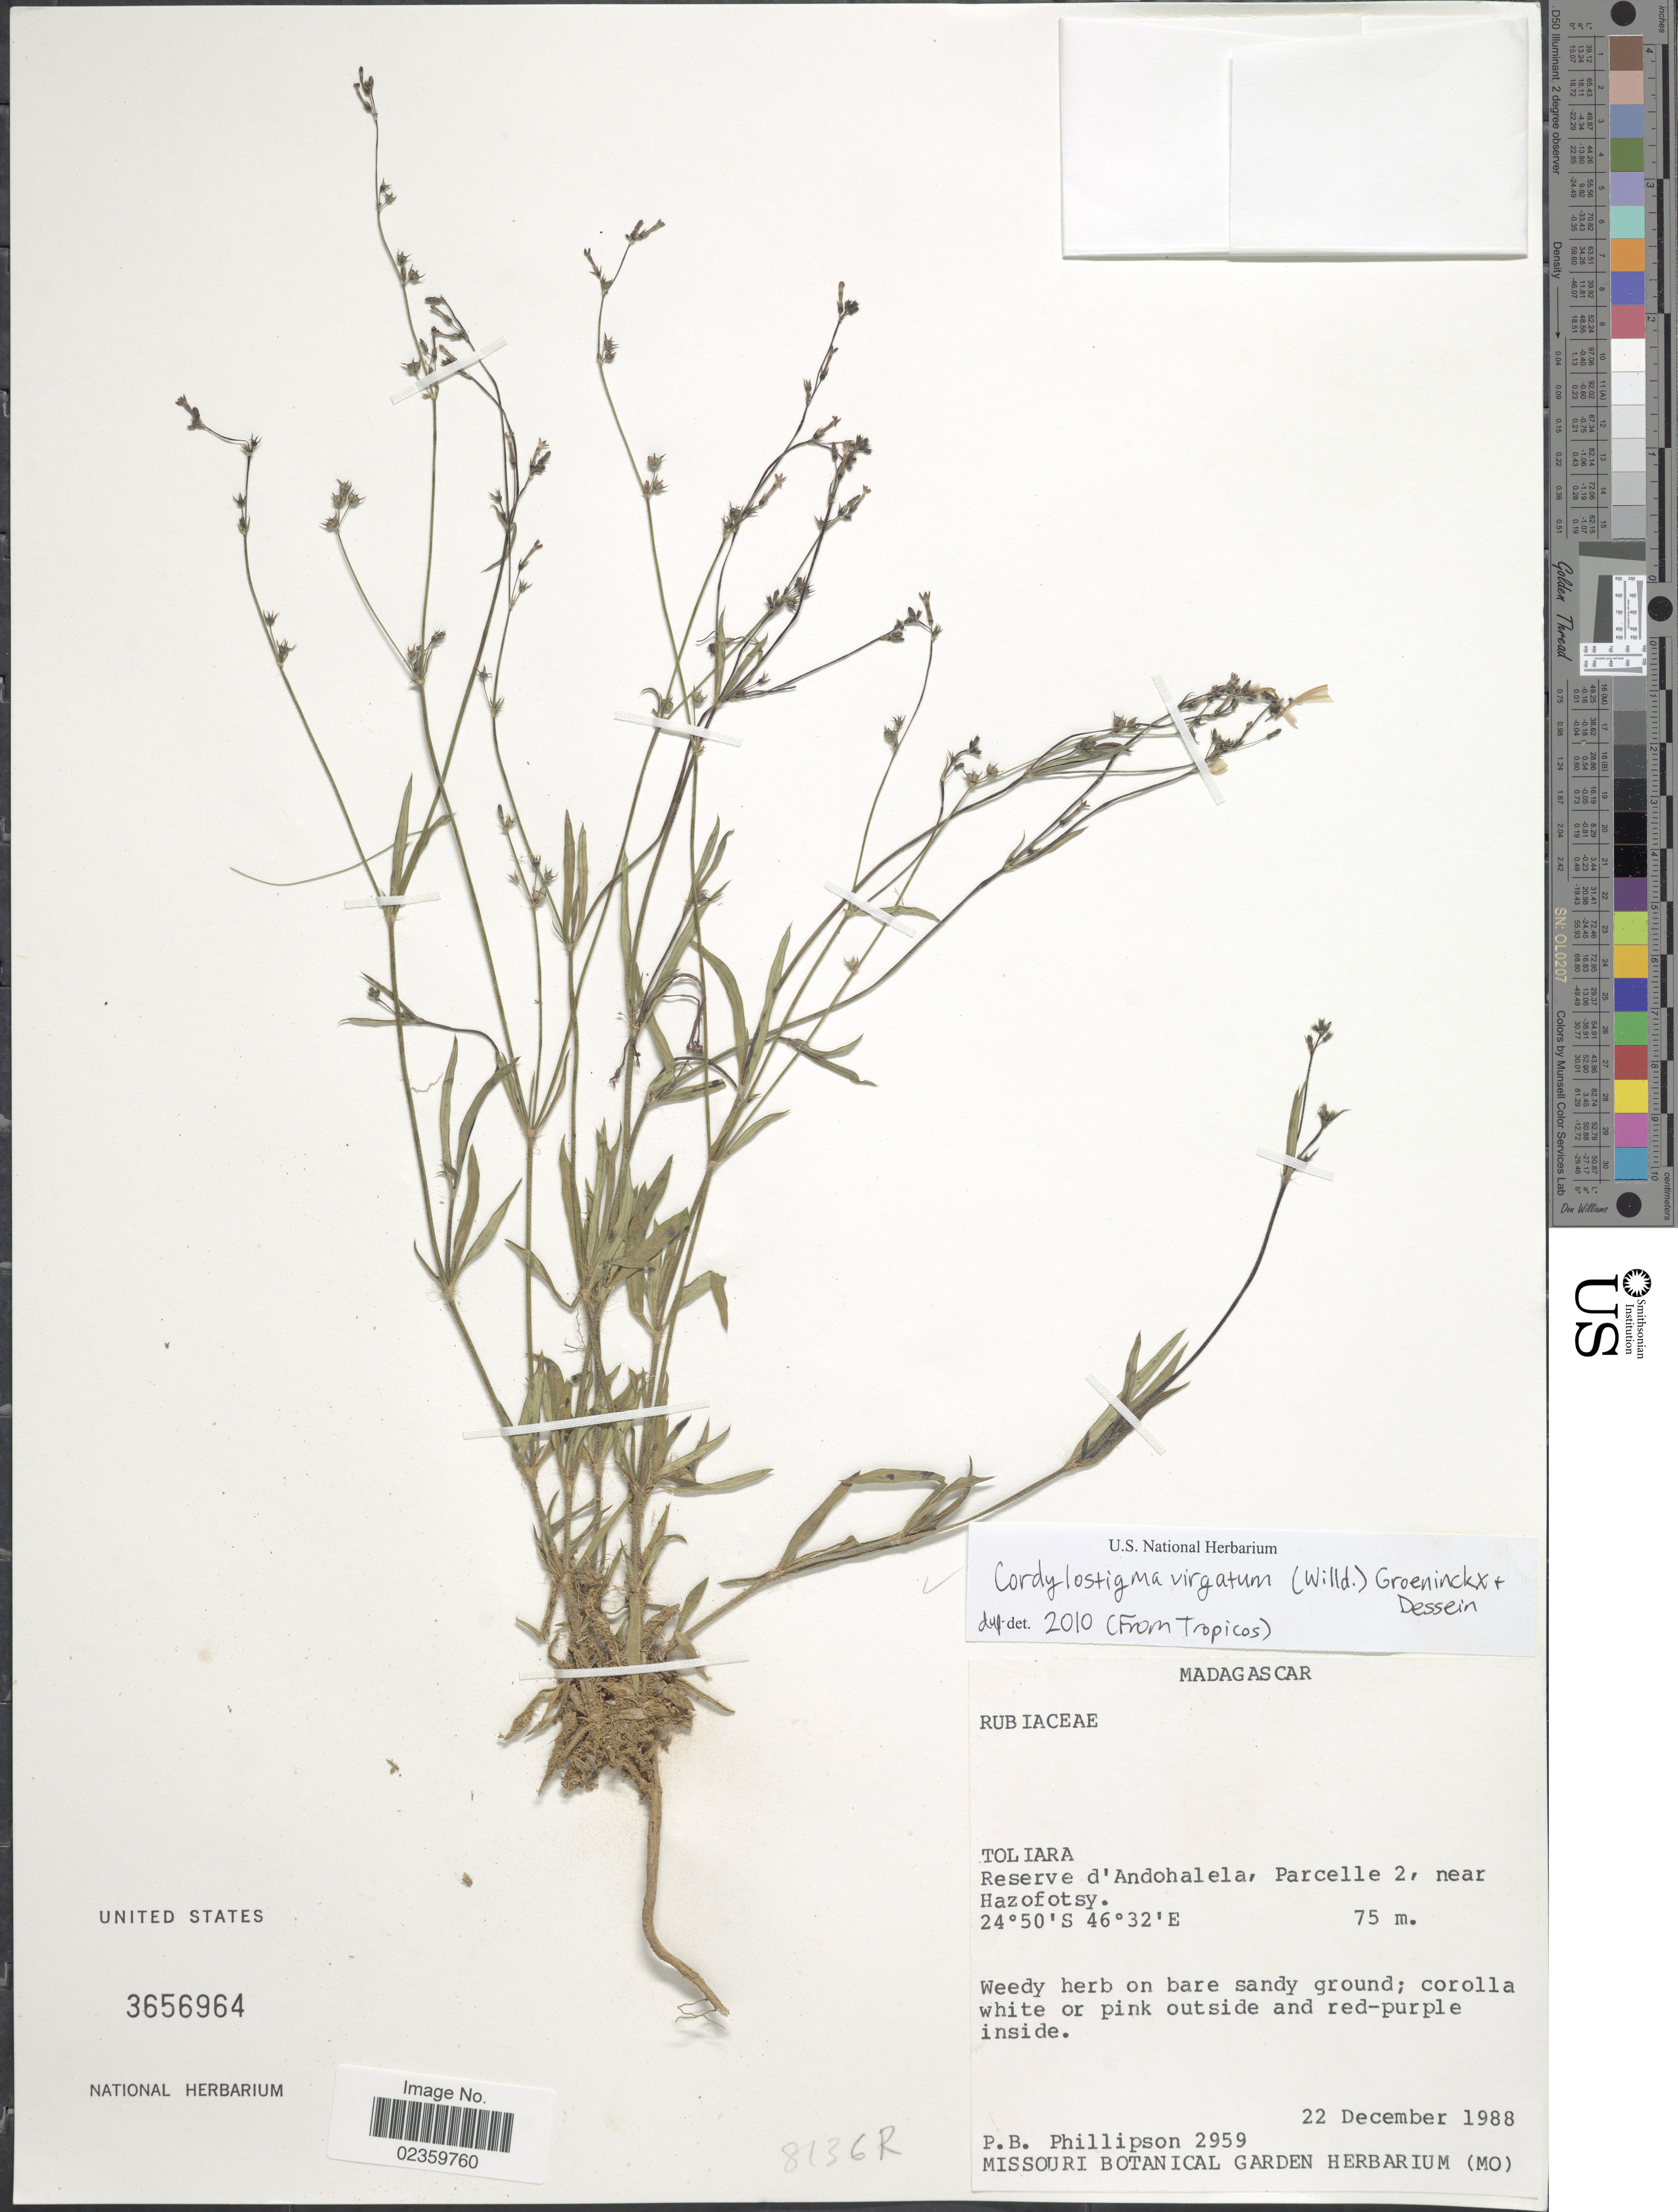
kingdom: Plantae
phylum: Tracheophyta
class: Magnoliopsida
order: Gentianales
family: Rubiaceae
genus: Cordylostigma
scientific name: Cordylostigma virgatum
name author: (Willd.) Groeninckx & Dessein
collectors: P. B. Phillipson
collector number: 2959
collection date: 1988-12-22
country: Madagascar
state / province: Anosy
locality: Reserve d'Andohalela, Parcelle 2, near Hazofotsy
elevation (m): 75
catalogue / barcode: US 3656964